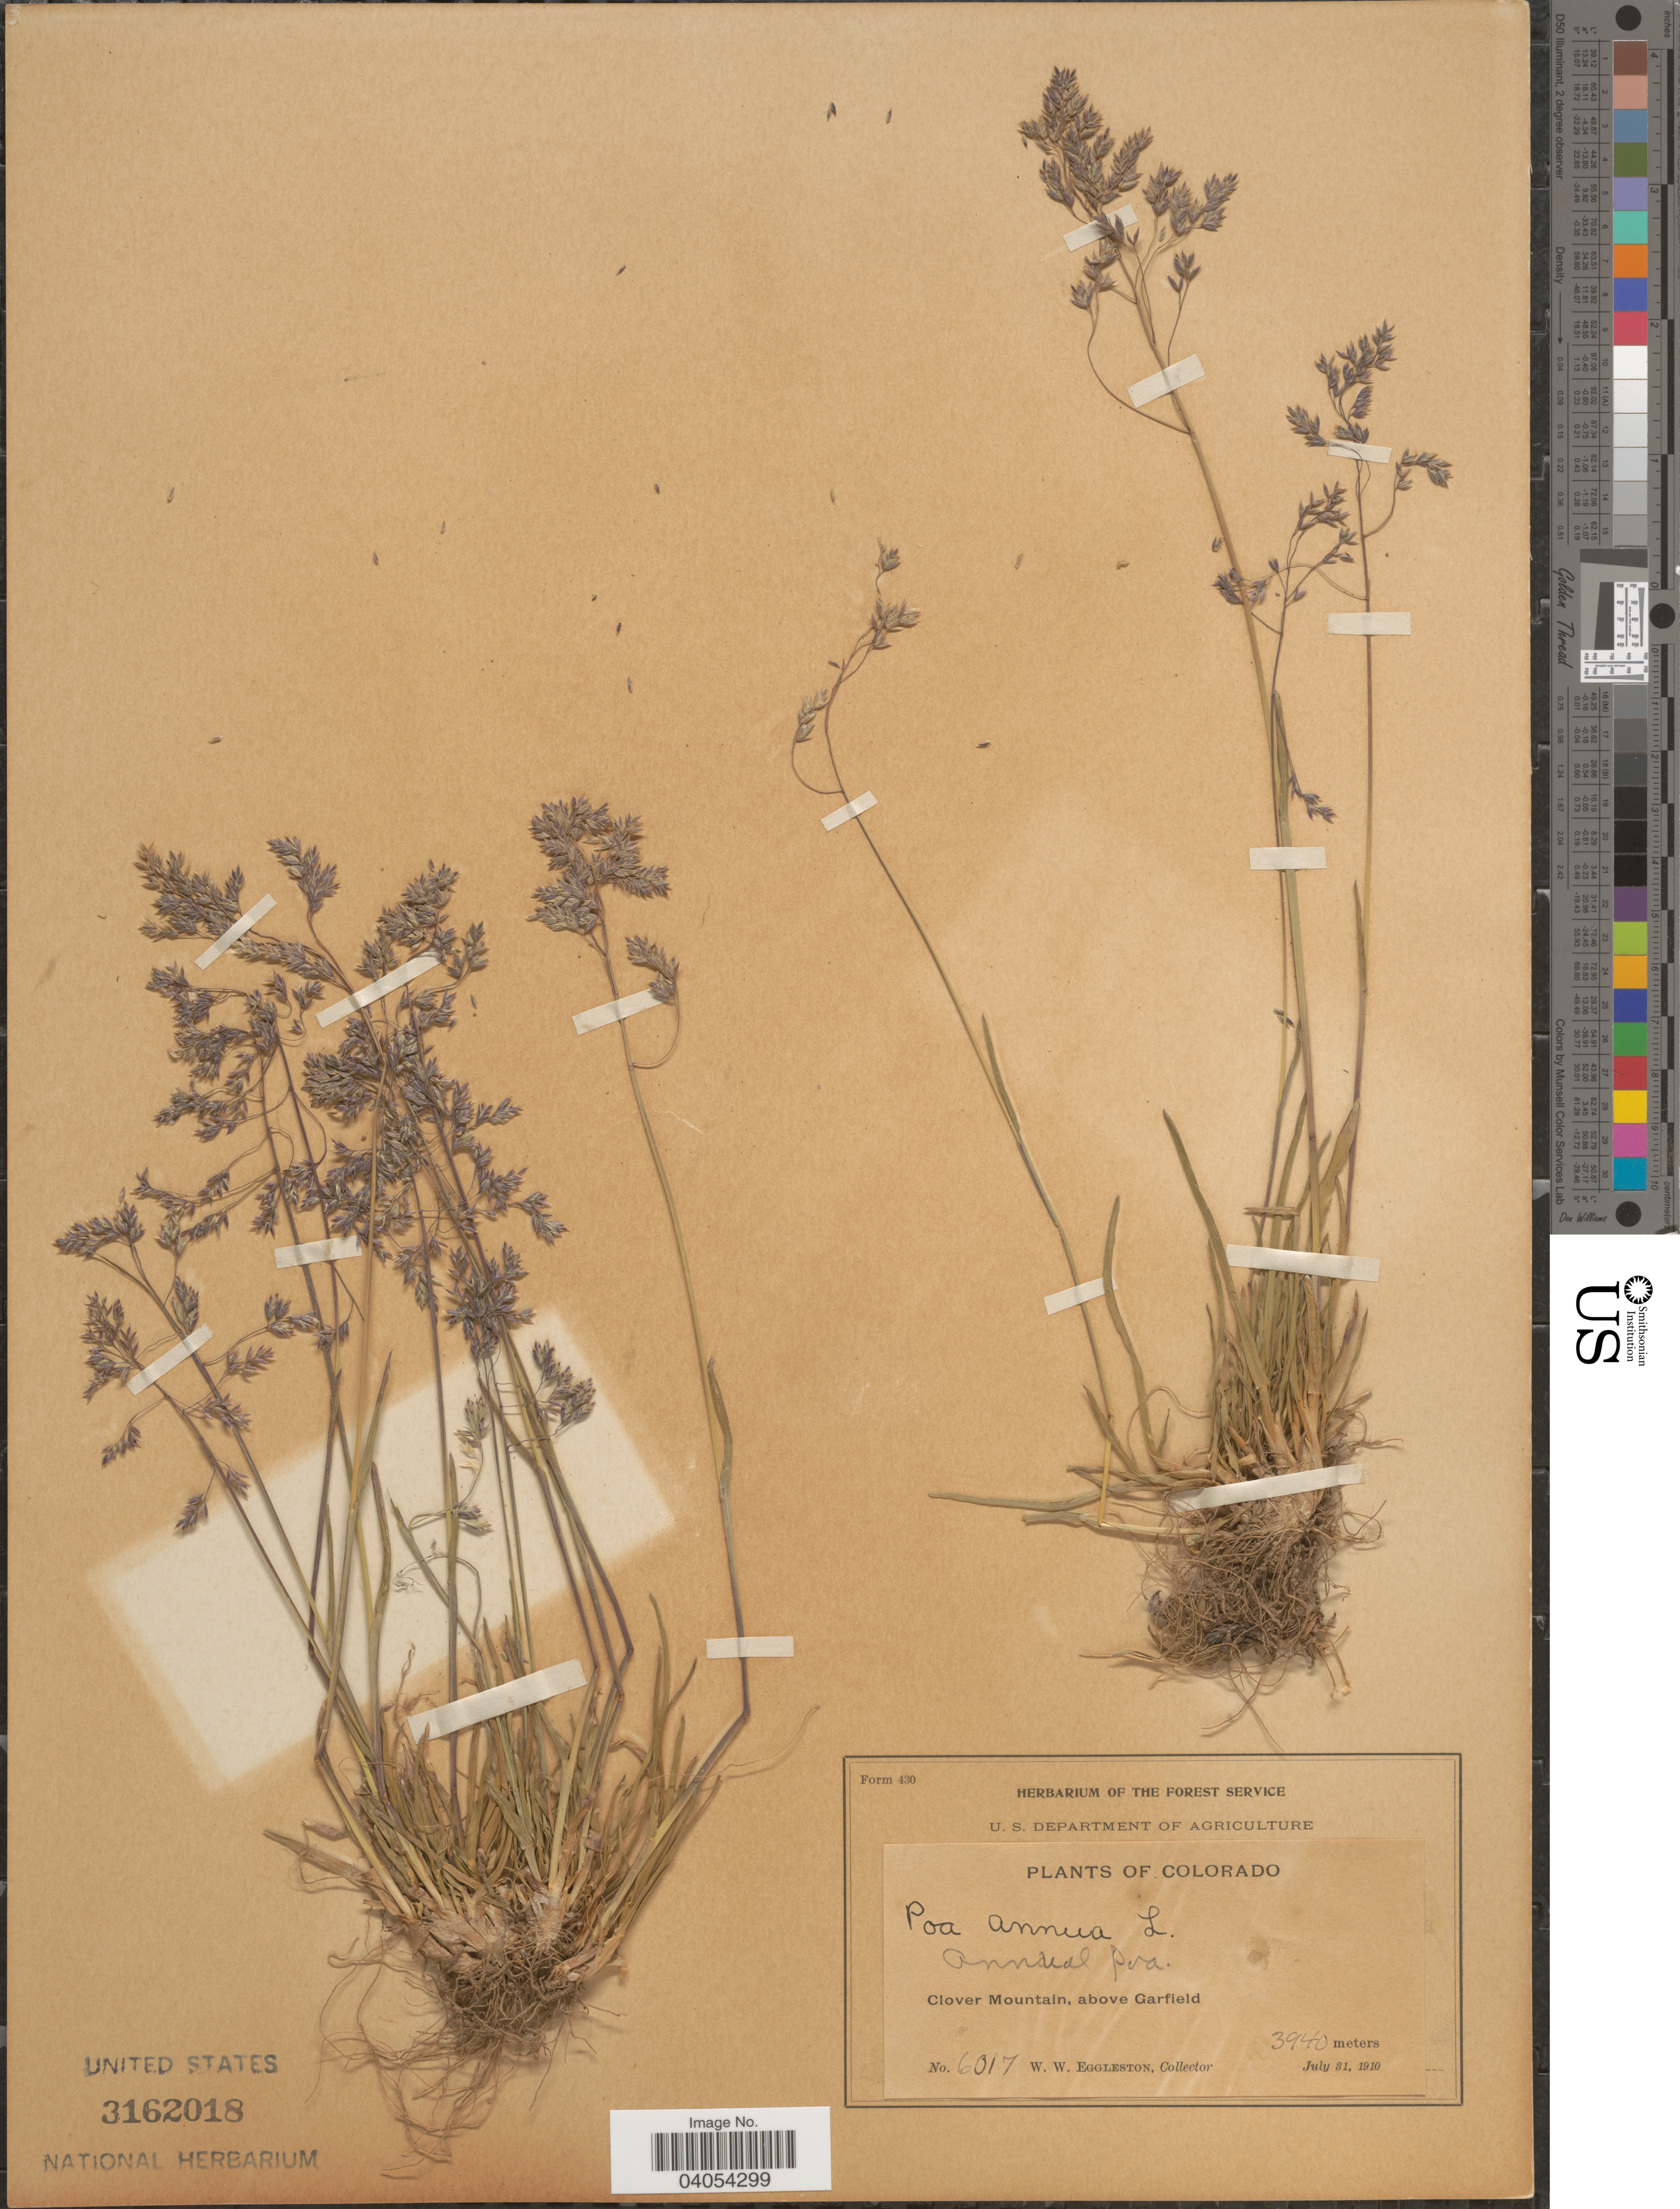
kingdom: Plantae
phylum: Tracheophyta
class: Liliopsida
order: Poales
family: Poaceae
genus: Poa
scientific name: Poa annua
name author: L.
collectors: W. W. Eggleston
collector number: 6017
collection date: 1910-07-31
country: United States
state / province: Colorado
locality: Clover Mountain, above Garfield.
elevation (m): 3940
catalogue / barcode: US 3162018